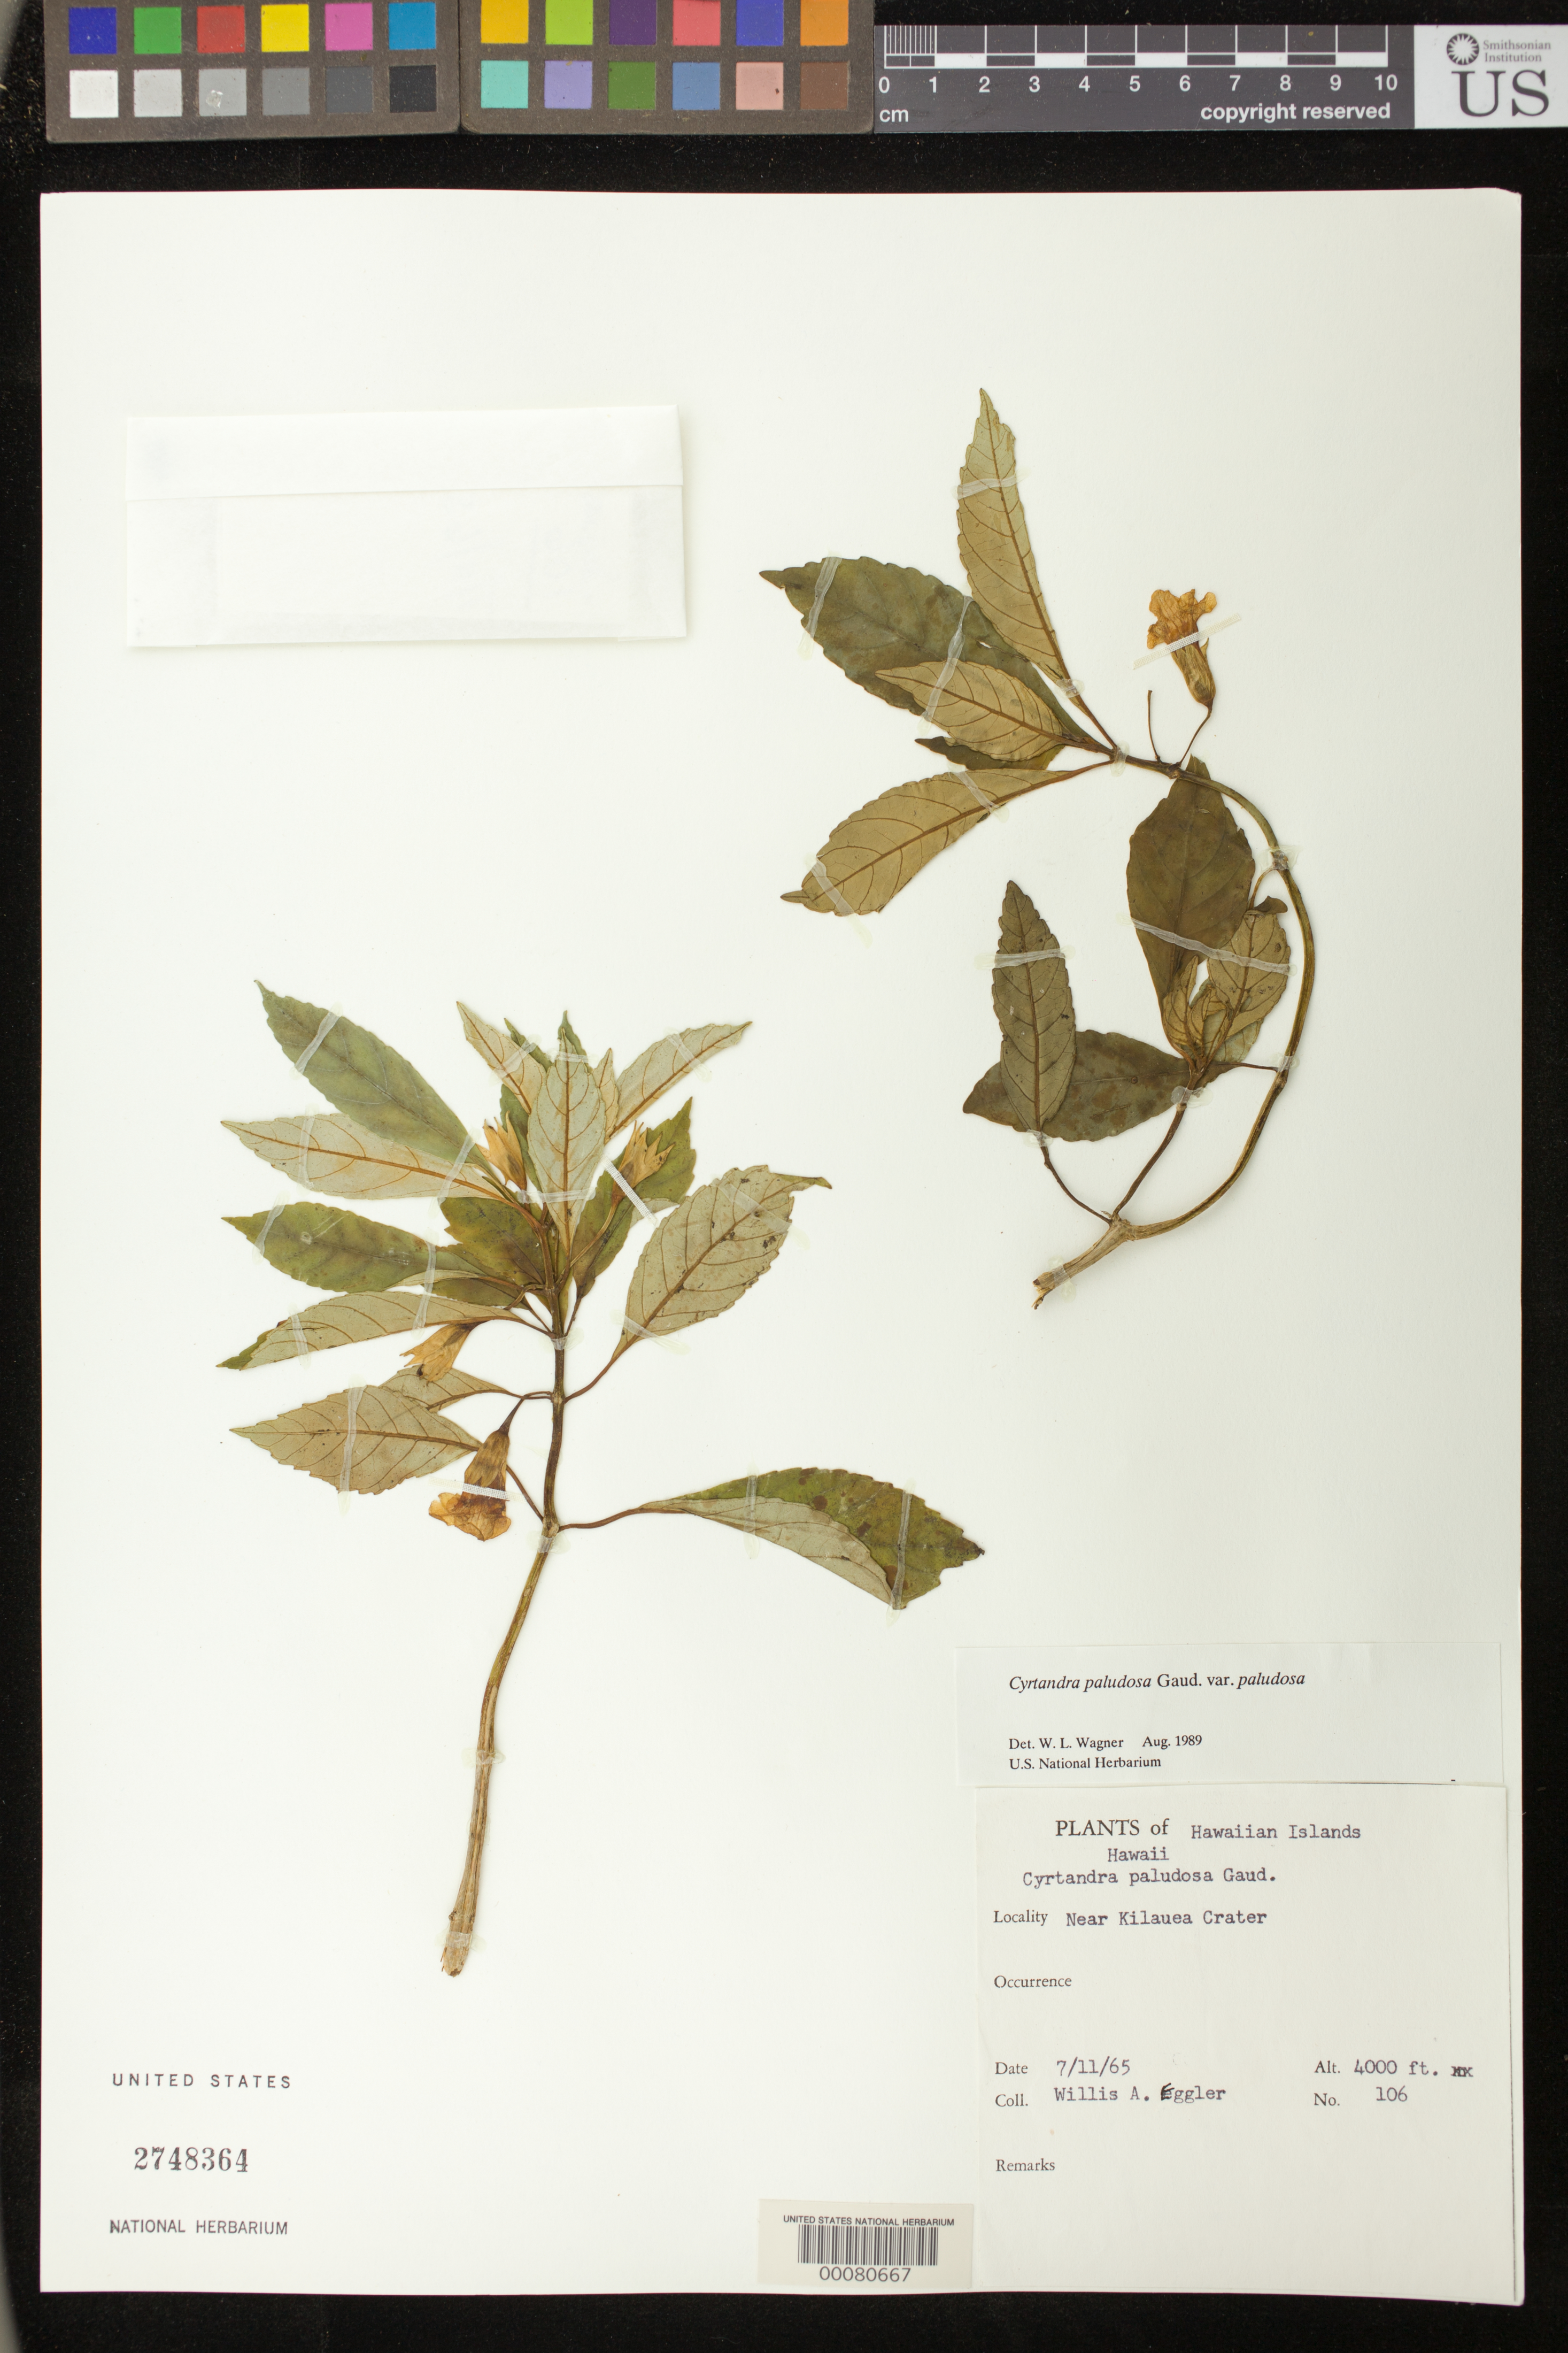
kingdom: Plantae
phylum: Tracheophyta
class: Magnoliopsida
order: Lamiales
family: Gesneriaceae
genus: Cyrtandra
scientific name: Cyrtandra paludosa var. paludosa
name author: Gaudich.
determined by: Wagner, W. L., (BOT), Smithsonian Institution - National Museum of Natural History (UNITED STATES)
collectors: W. A. Eggler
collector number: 106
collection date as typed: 1965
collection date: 1965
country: United States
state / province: Hawaii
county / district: Kauai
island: Hawaii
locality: Near Kilauea crater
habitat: Rain forest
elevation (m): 1219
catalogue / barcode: US 2748364